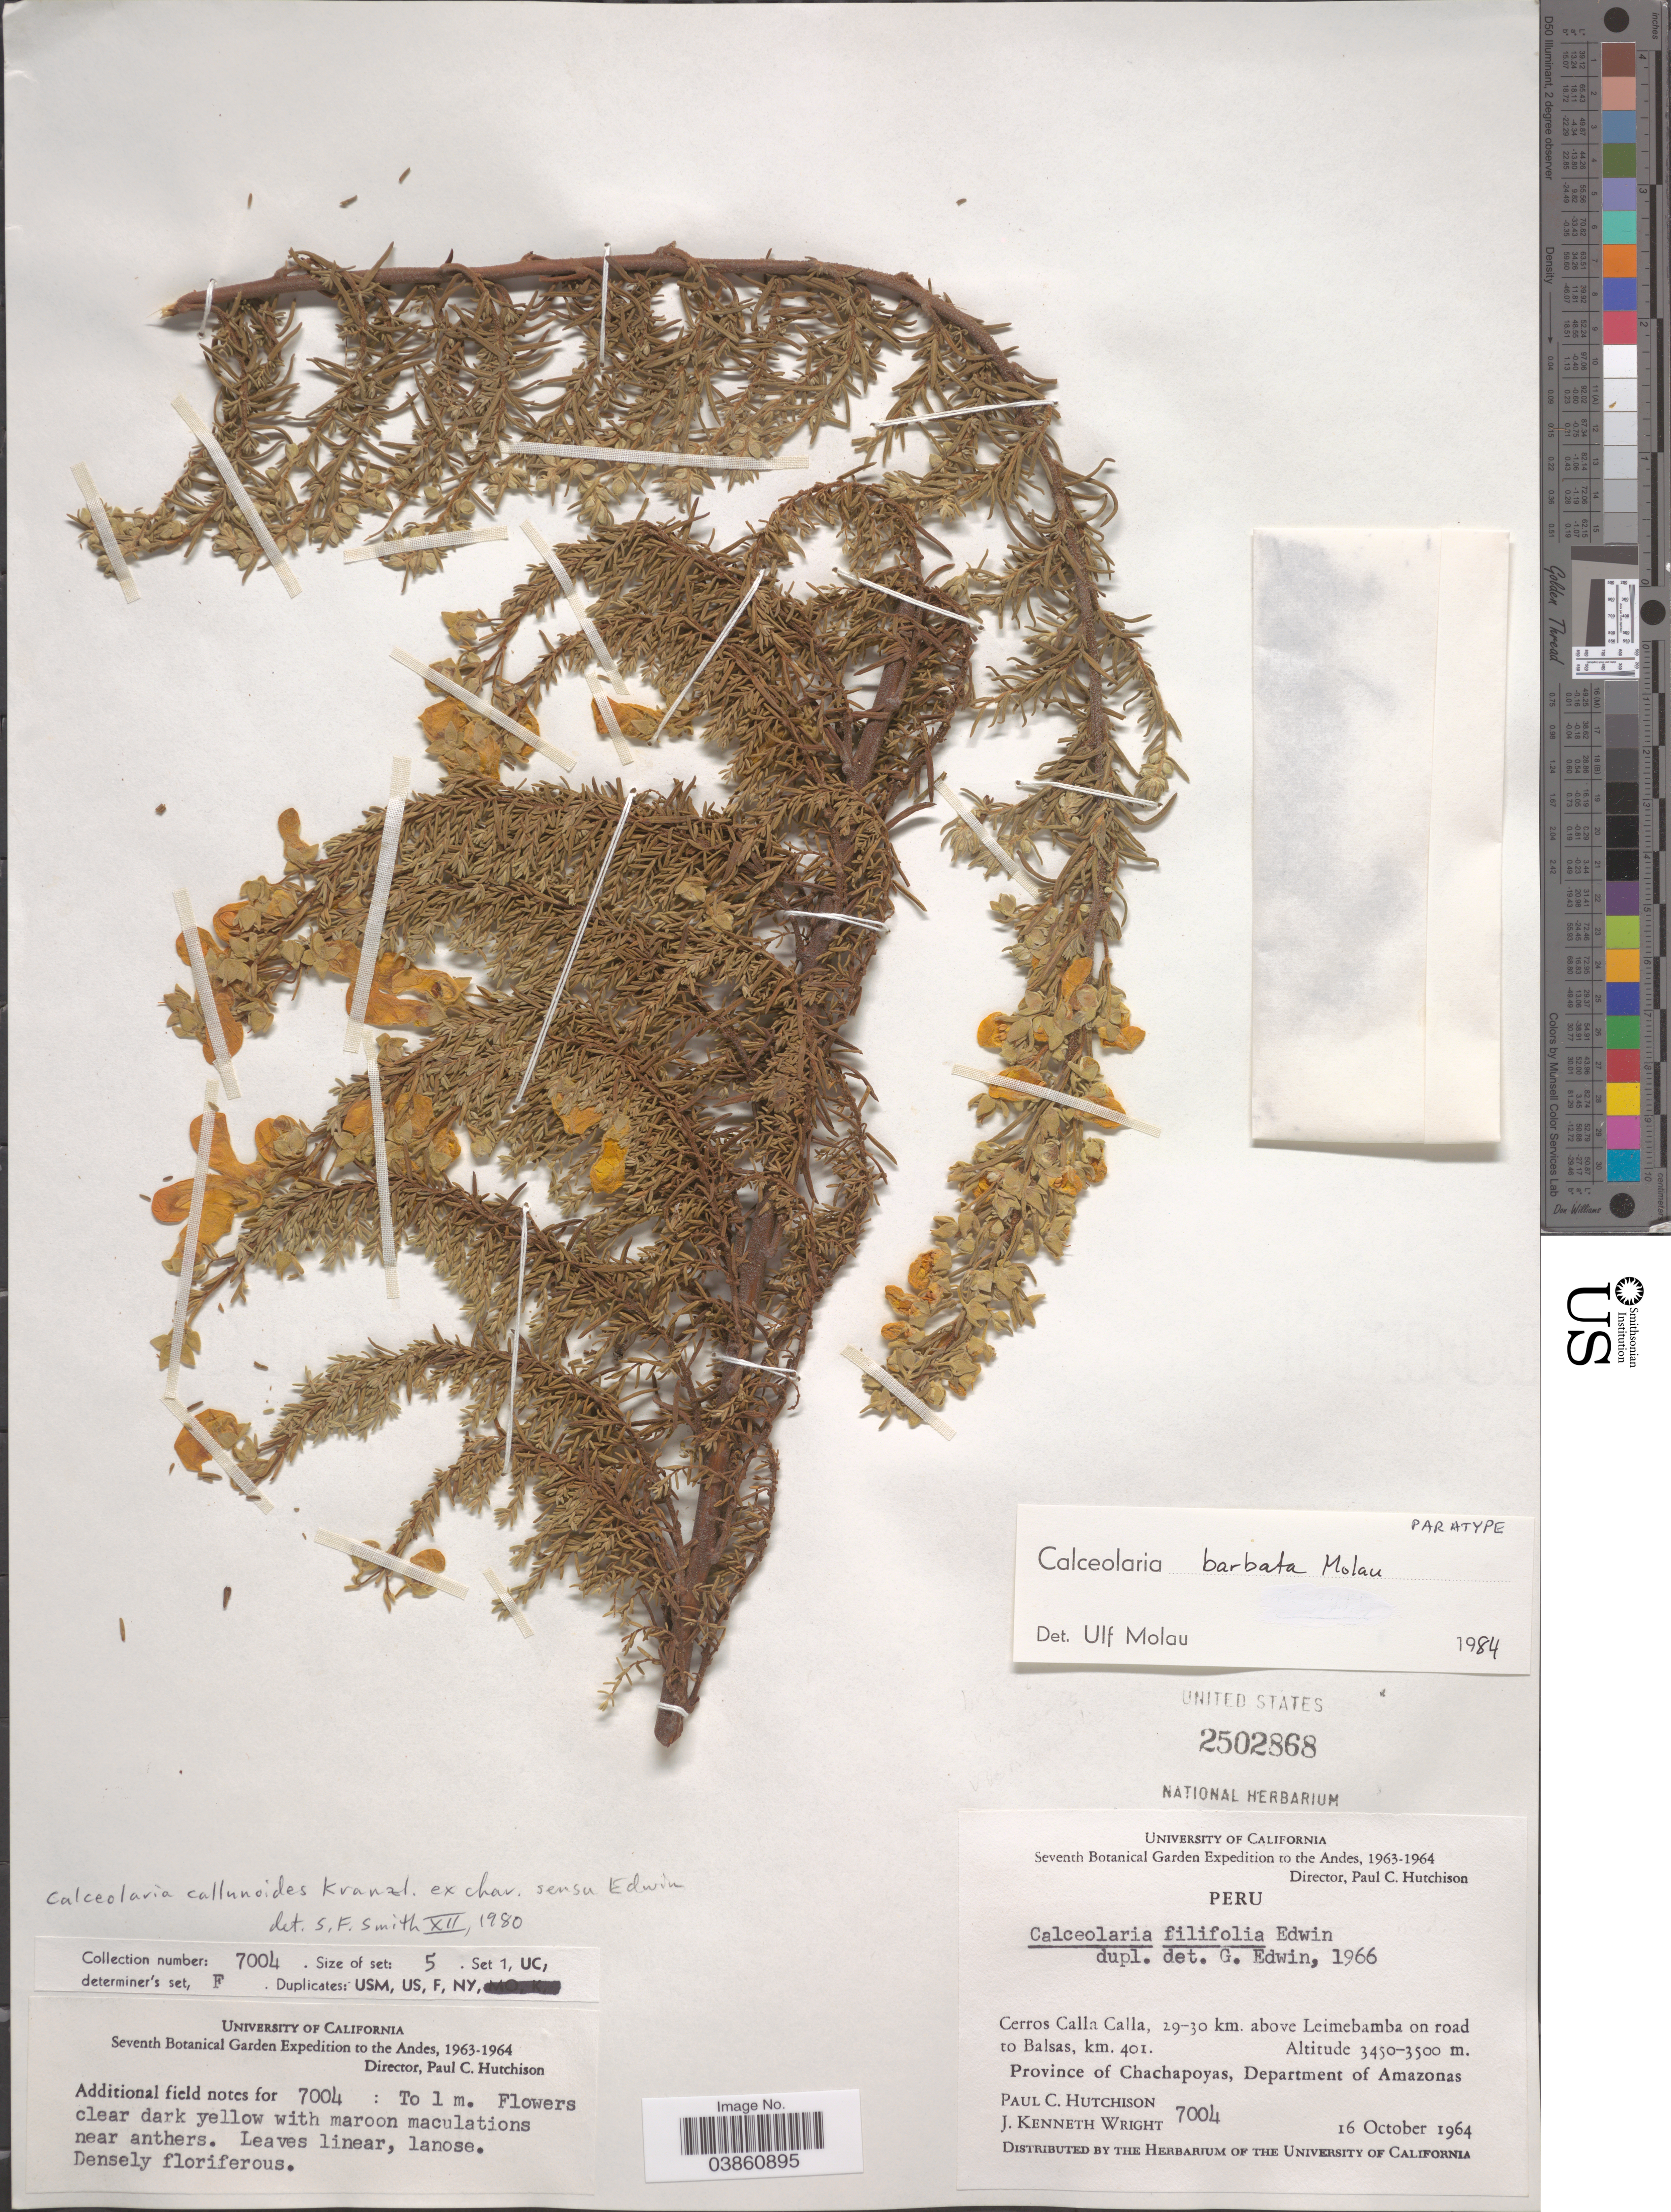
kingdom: Plantae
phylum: Tracheophyta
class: Magnoliopsida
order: Lamiales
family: Calceolariaceae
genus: Calceolaria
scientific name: Calceolaria barbata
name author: Molau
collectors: P. C. Hutchison & J. K. Wright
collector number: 7004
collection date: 1964-10-16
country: Peru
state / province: Amazonas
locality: The Andes. Cerros Calla Calla, 29-30 km. above Leimebamba on road to Balsas, km. 401. Province of Chachapoyas, Department of Amazonas.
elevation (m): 3450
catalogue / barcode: US 2502868